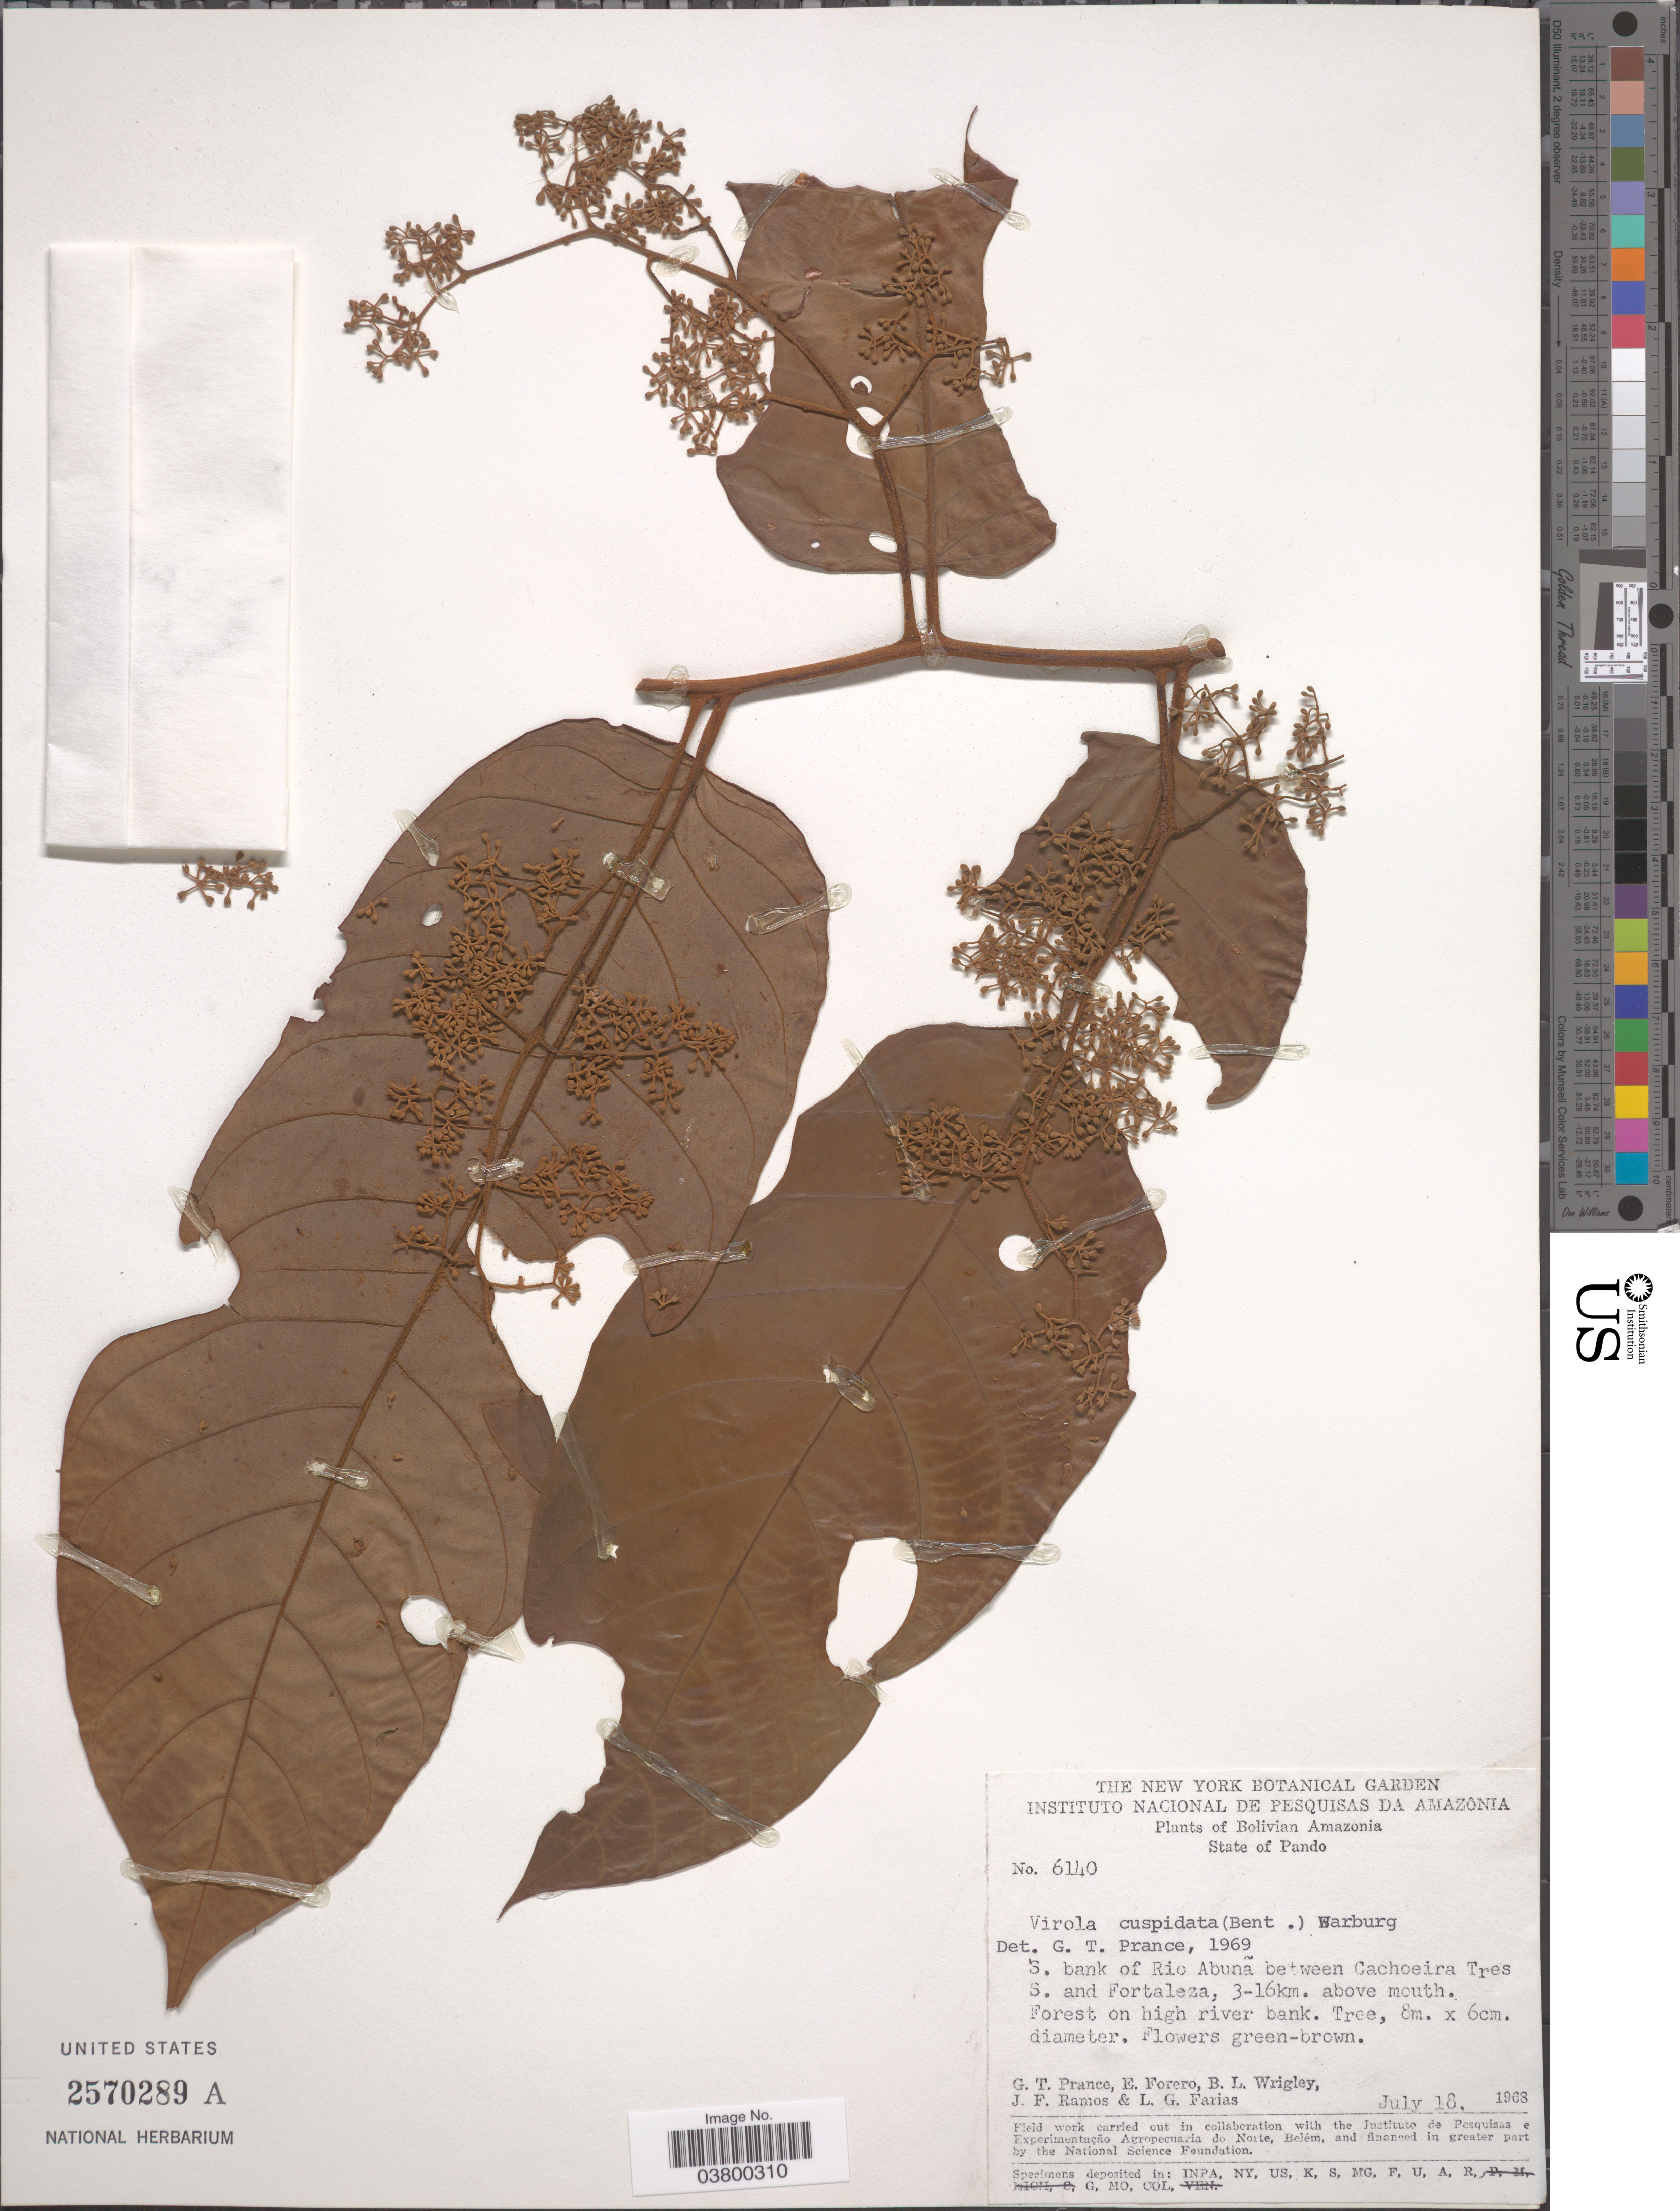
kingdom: Plantae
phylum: Tracheophyta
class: Magnoliopsida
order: Magnoliales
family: Myristicaceae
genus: Virola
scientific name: Virola elongata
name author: (Benth.) Warb.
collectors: G. T. Prance, E. Forero, B. L. Wrigley, J. F. Ramos & L. G. Farias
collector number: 6140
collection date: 1968-07-18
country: Bolivia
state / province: Pando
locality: Bolivian Amazonia. S. bank of Rio Abuña between Cachoeira Tres S. and Fortaleza, 3-16 km. above mouth.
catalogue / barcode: US 2570289A